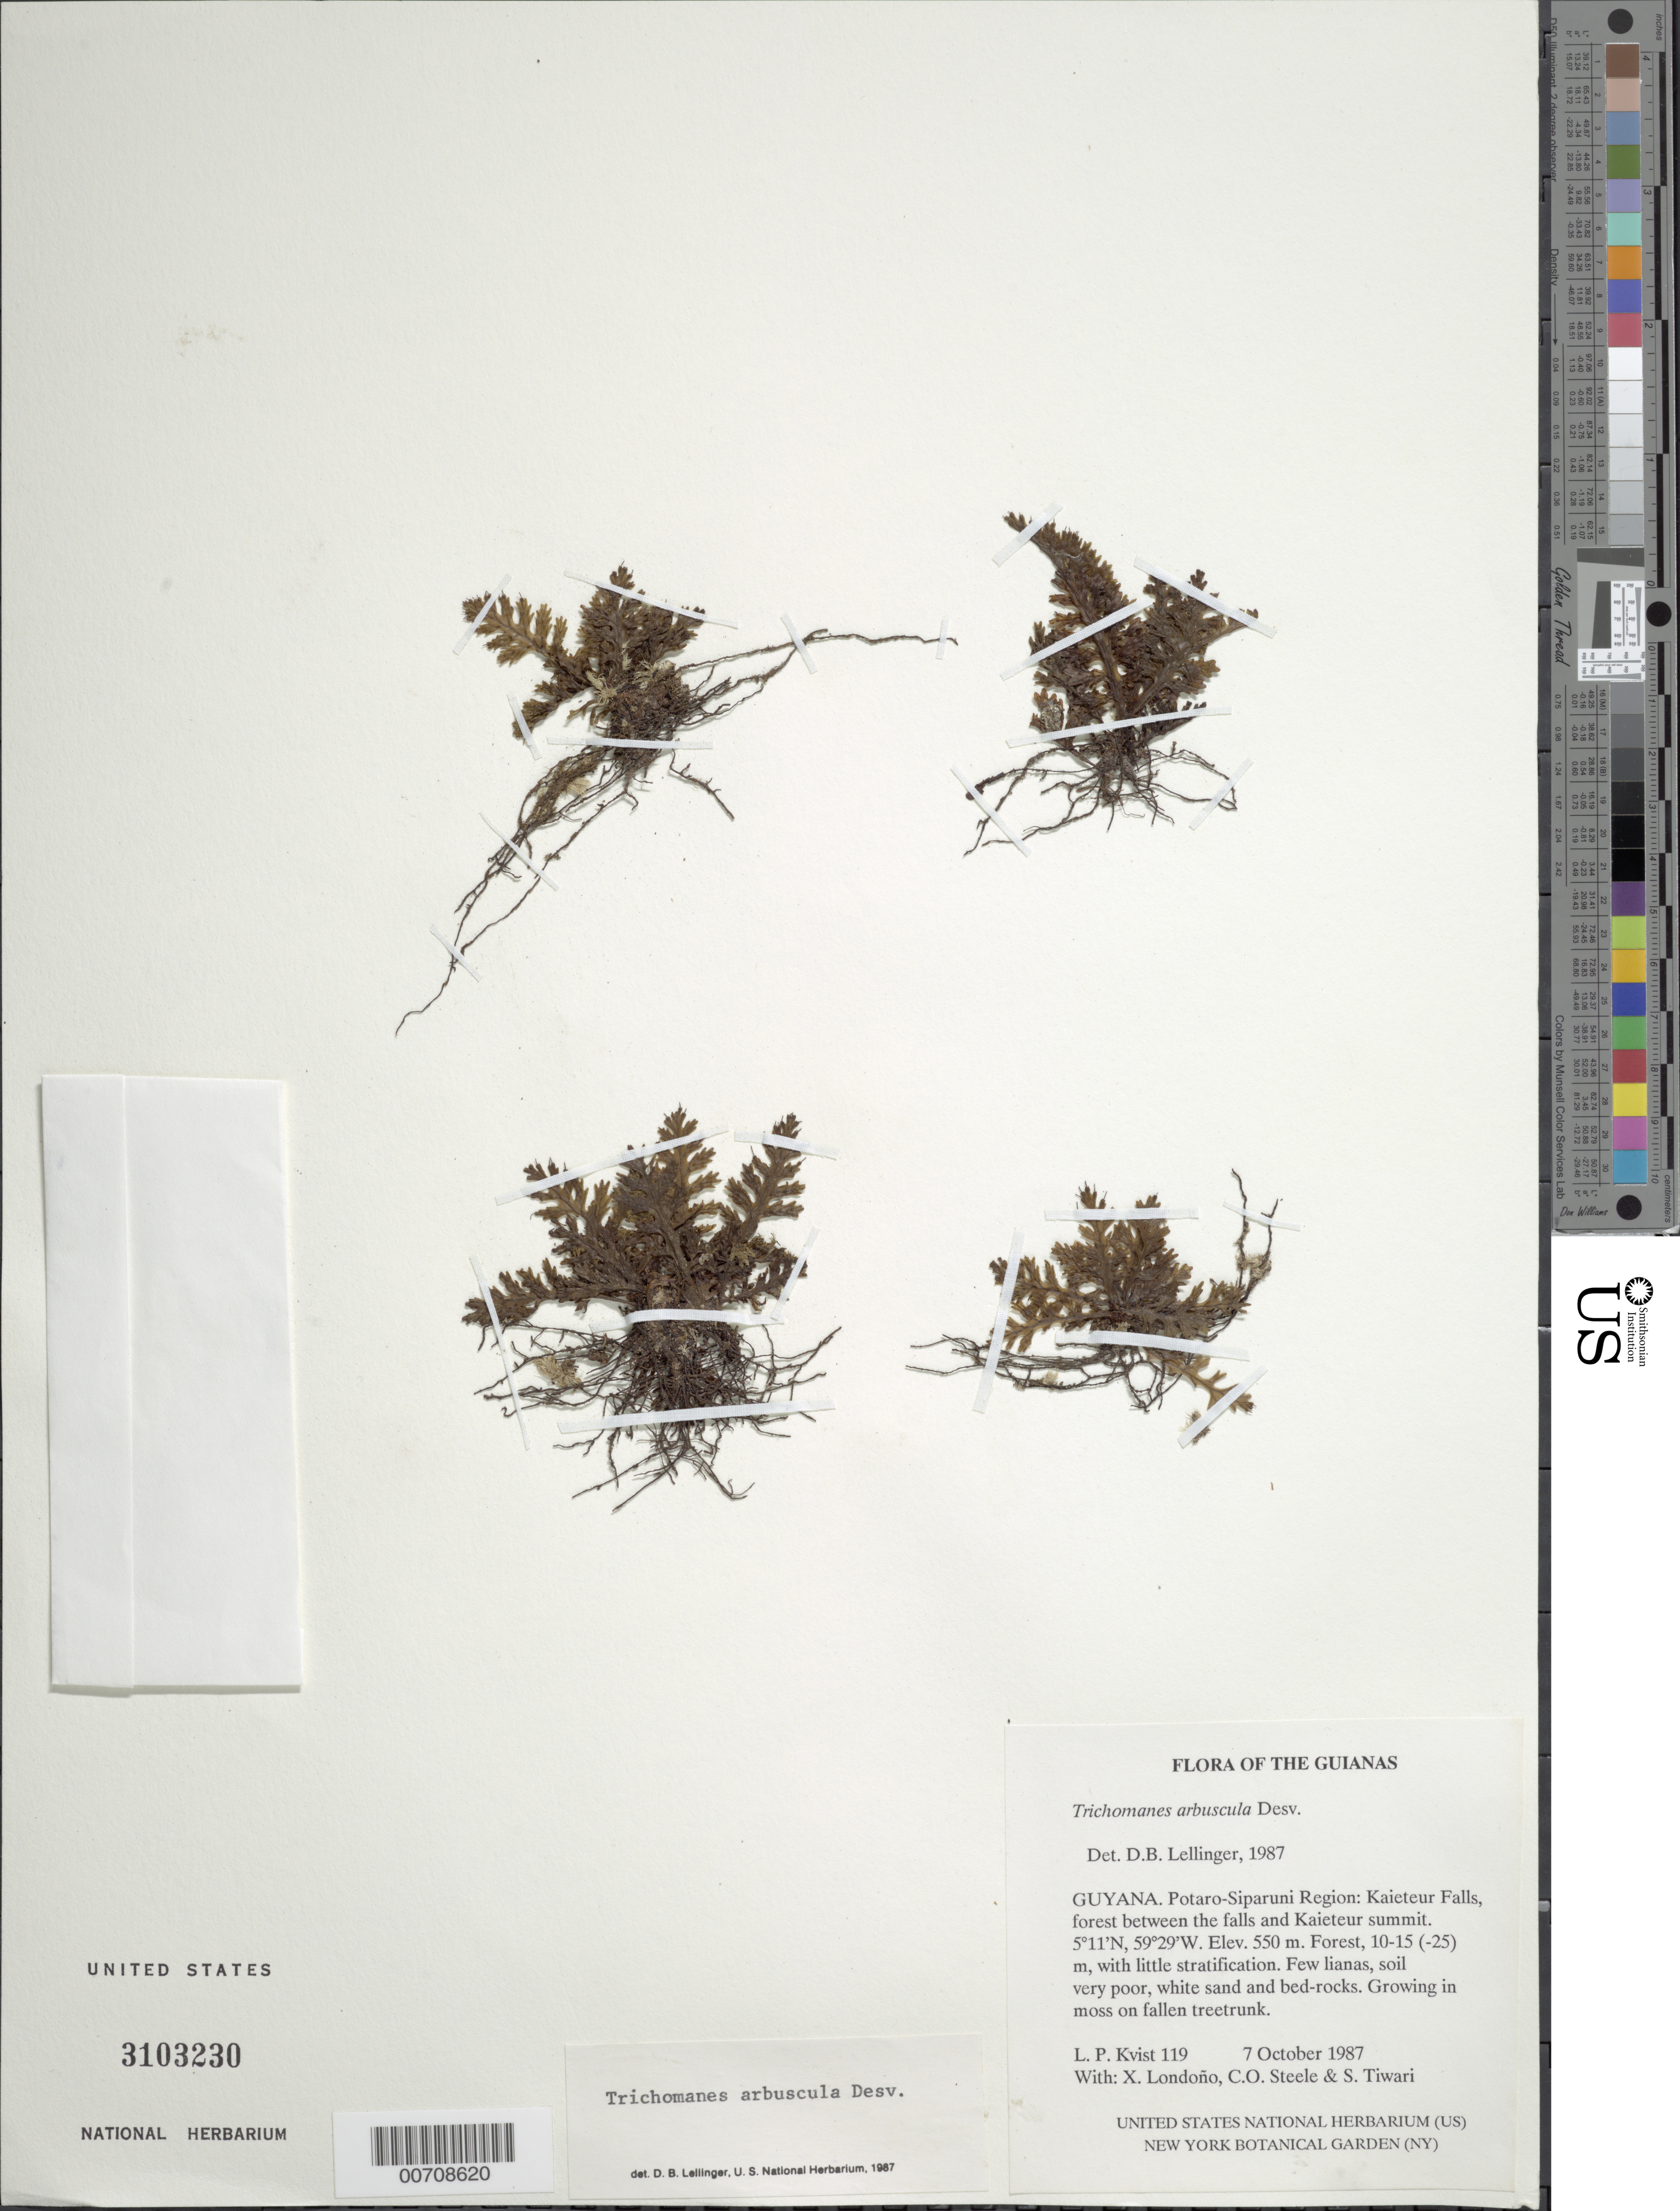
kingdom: Plantae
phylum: Tracheophyta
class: Polypodiopsida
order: Hymenophyllales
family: Hymenophyllaceae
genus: Trichomanes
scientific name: Trichomanes arbuscula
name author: Desv.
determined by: Lellinger, David B., (BOT), Smithsonian Institution - National Museum of Natural History (UNITED STATES)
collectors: L. P. Kvist, X. Londoño, O. C. Steele & S. Tiwari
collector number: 119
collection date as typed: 7 October 1987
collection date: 1987-10-07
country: Guyana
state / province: Potaro-Siparuni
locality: Kaieteur Falls, between the falls and Kaieteur summit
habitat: Forest, 10-15 (-25) m, with little stratification. Few lianas, soil very poor, white sand and bed-rocks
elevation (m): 550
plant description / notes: Growing in moss on fallen tree trunk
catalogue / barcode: US 3103230